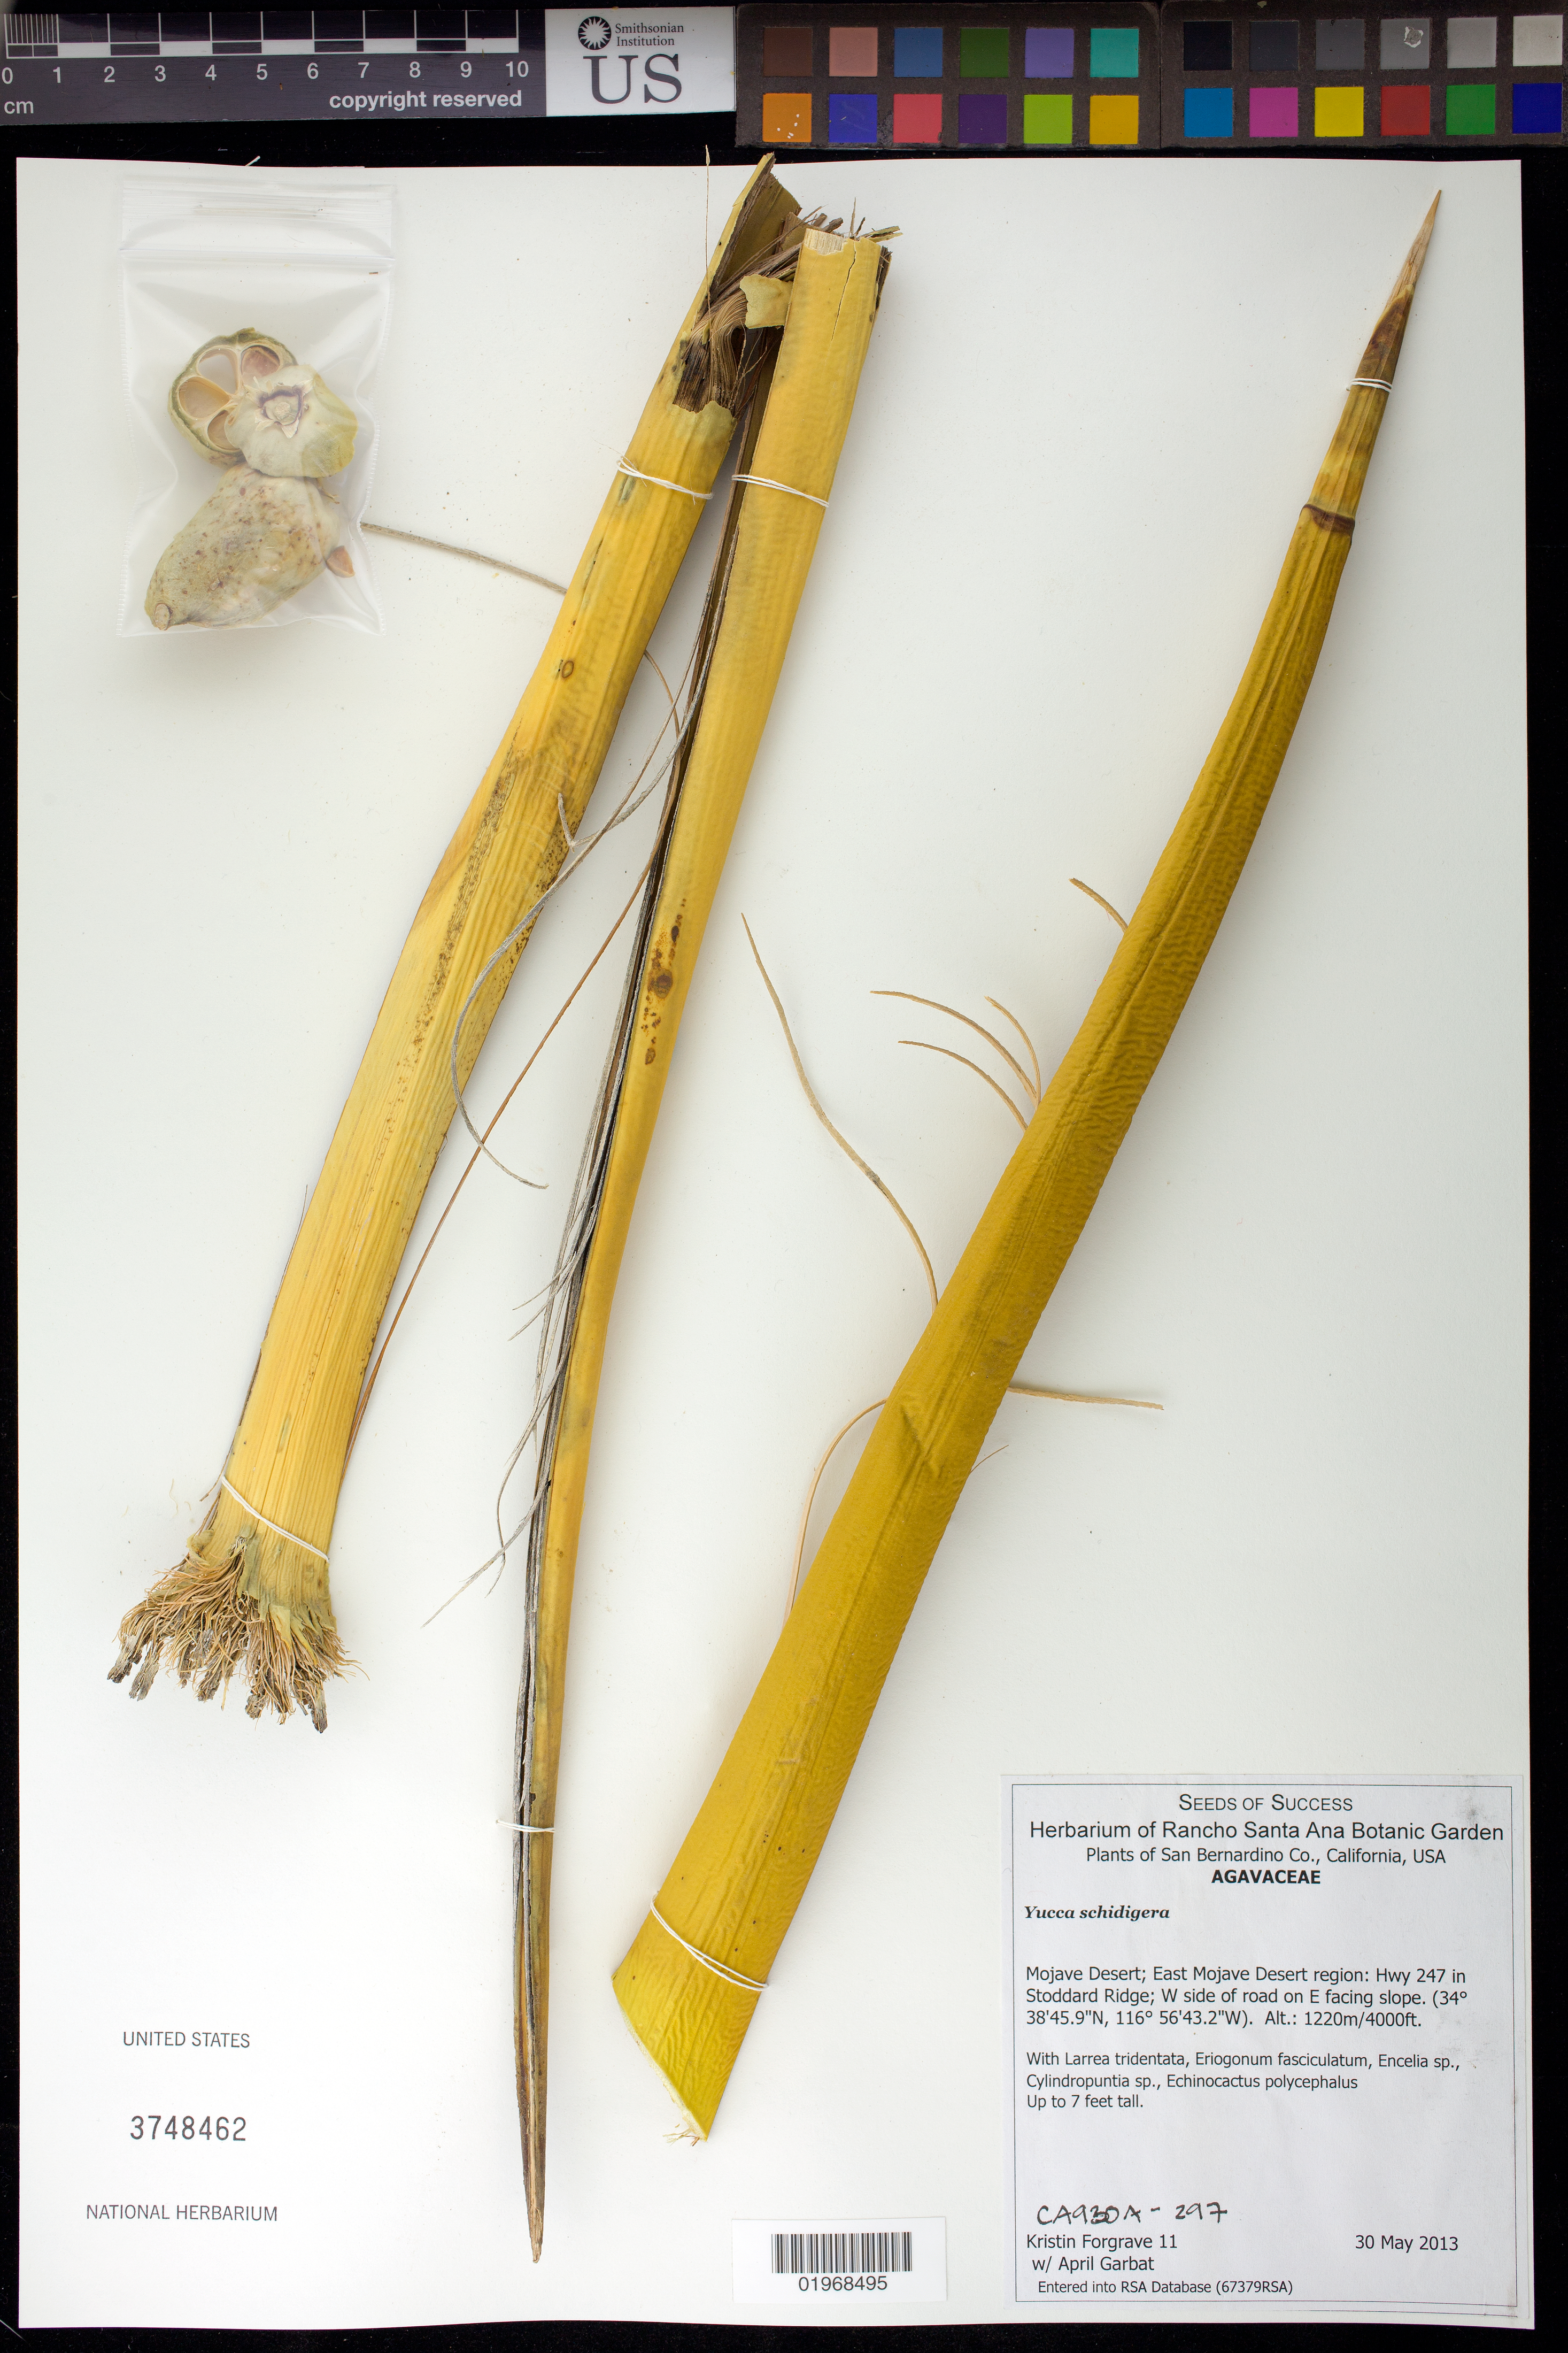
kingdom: Plantae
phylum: Tracheophyta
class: Liliopsida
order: Asparagales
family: Asparagaceae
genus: Yucca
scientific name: Yucca schidigera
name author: Roezl ex Ortgies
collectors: K. Forgrave & A. Garbat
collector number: CA930A-297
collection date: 2013-05-30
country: United States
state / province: California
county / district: San Bernardino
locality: Mojave Desert East region: Hwy 247 in Stoddard Ridge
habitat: With Larrea tridentata, Encelia sp., Eriogonum fasciculatum, ect.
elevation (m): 1220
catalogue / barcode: US 3748462